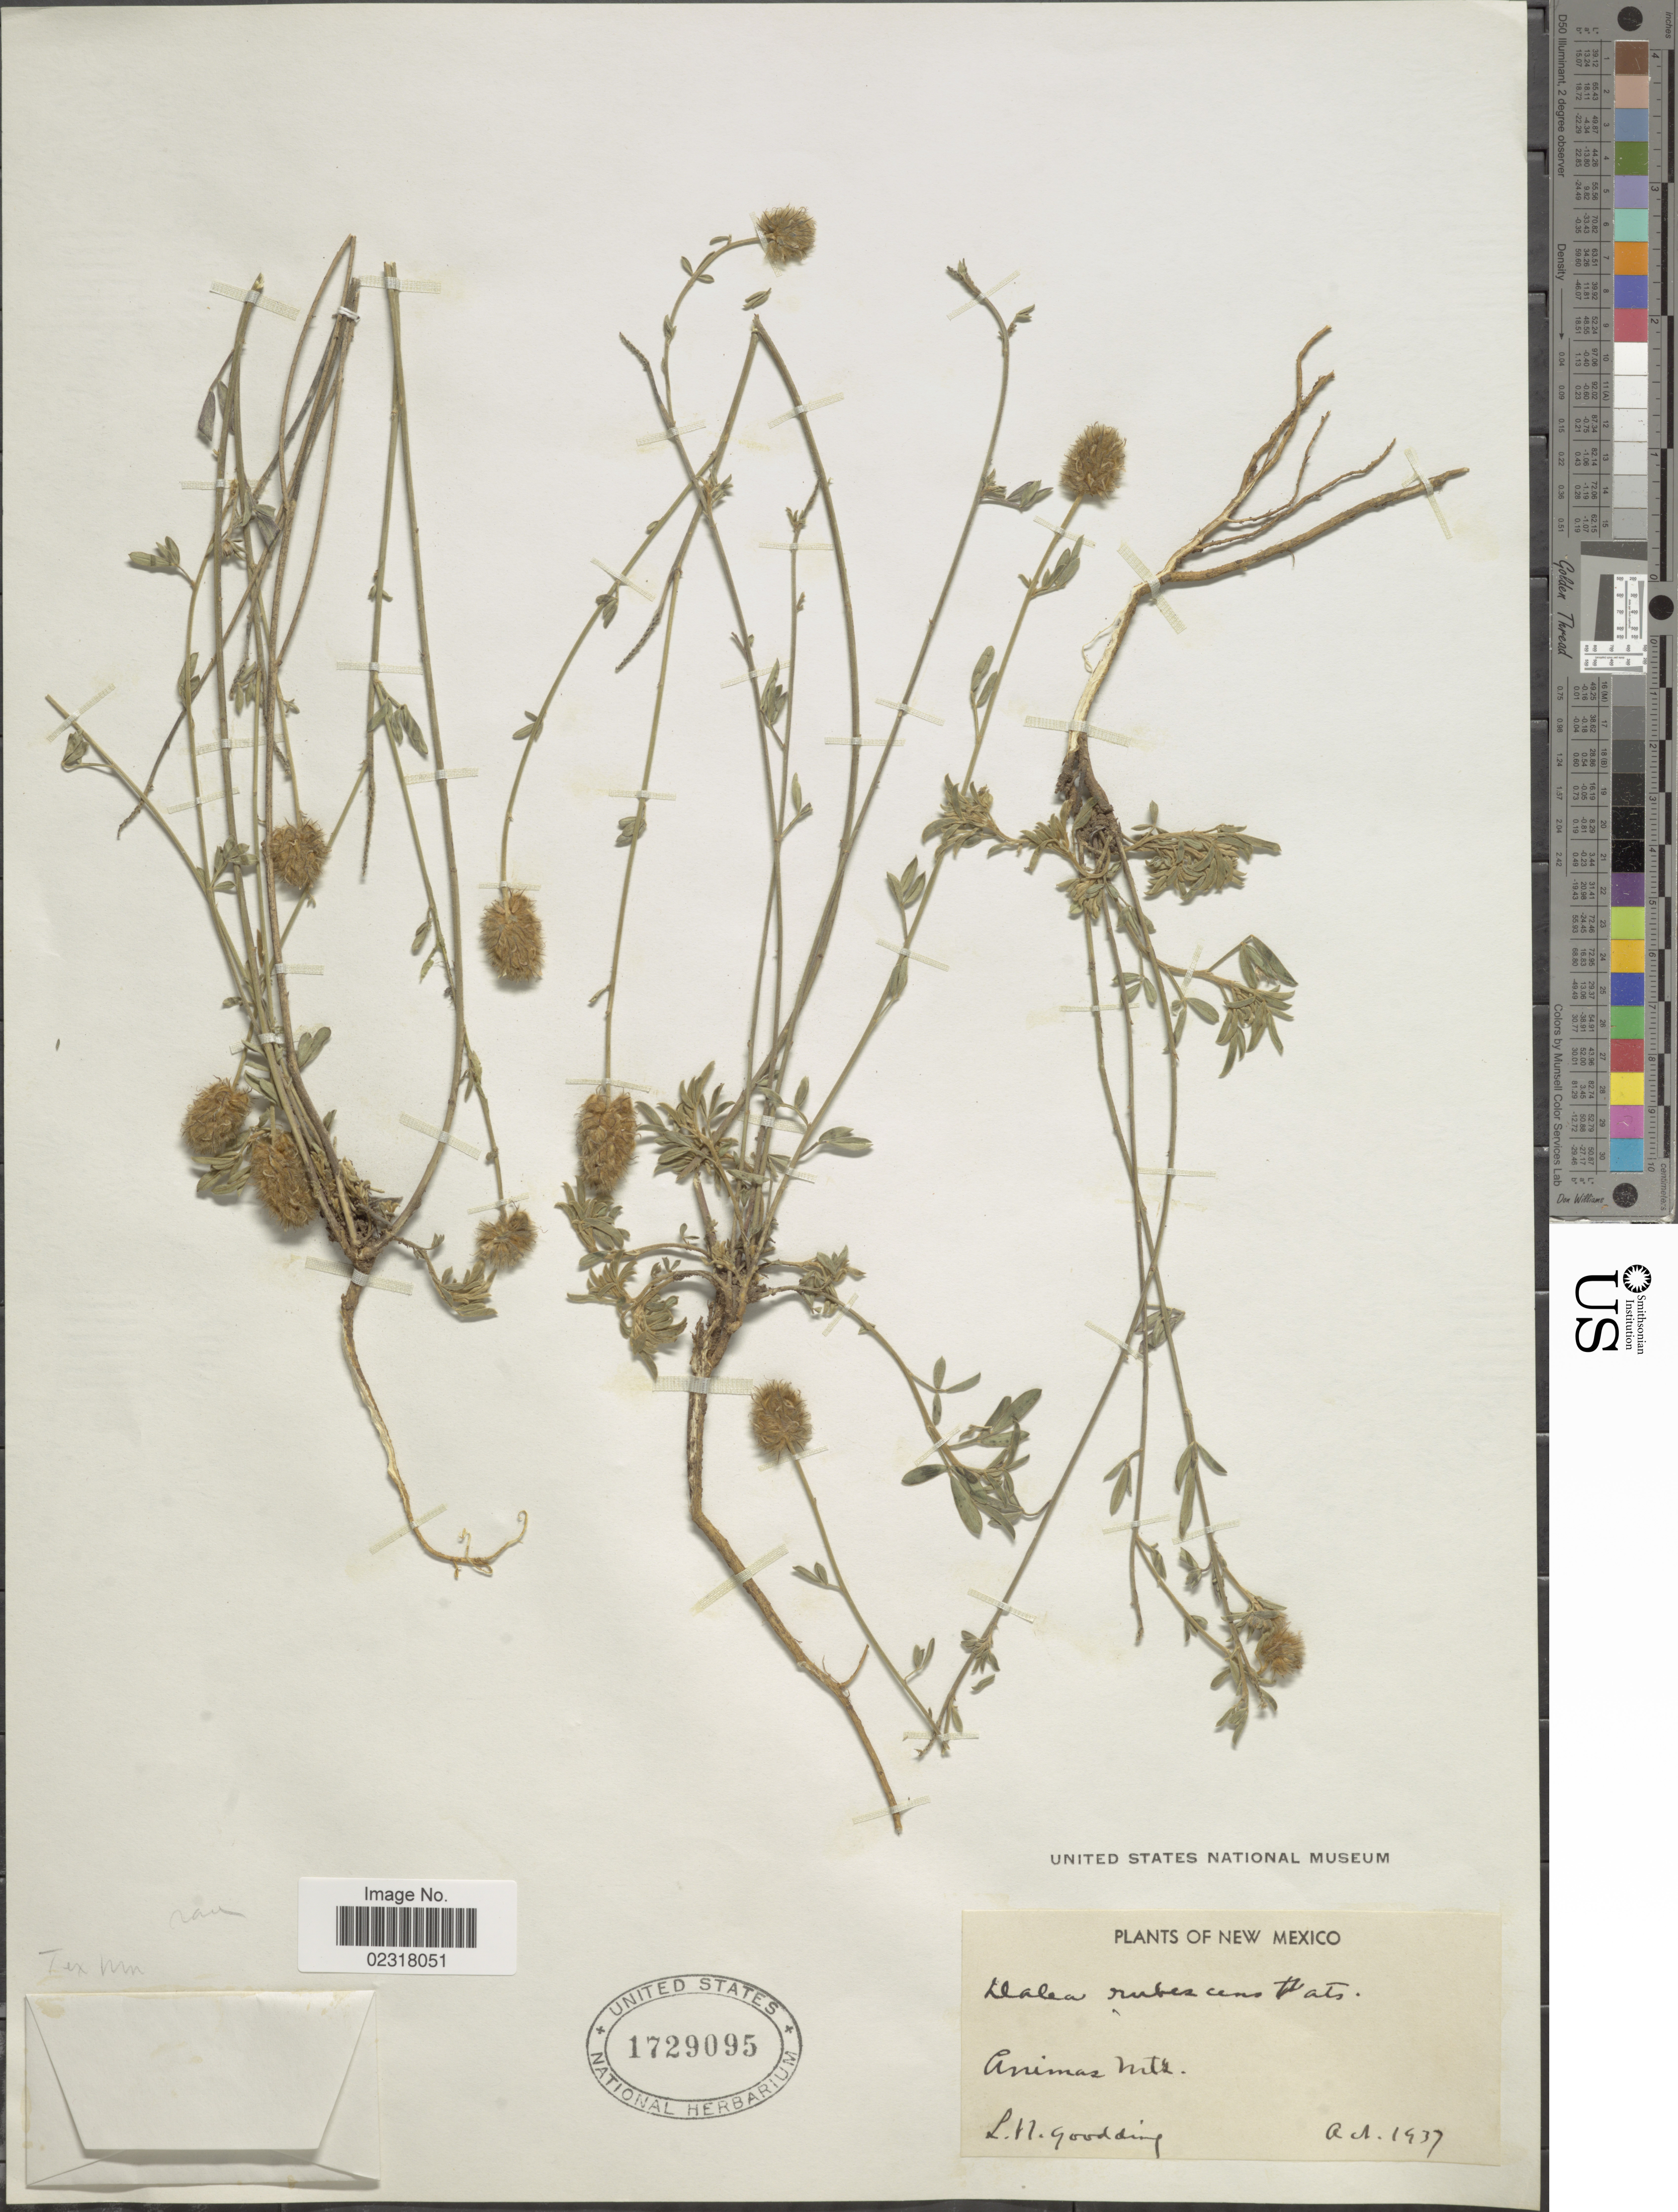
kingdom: Plantae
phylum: Tracheophyta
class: Magnoliopsida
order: Fabales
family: Fabaceae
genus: Dalea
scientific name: Dalea nana var. carnescens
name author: (Rydb.) Kearney & Peebles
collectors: L. Goodding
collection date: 1937-10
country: United States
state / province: New Mexico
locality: Animas Mts.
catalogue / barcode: US 1729095